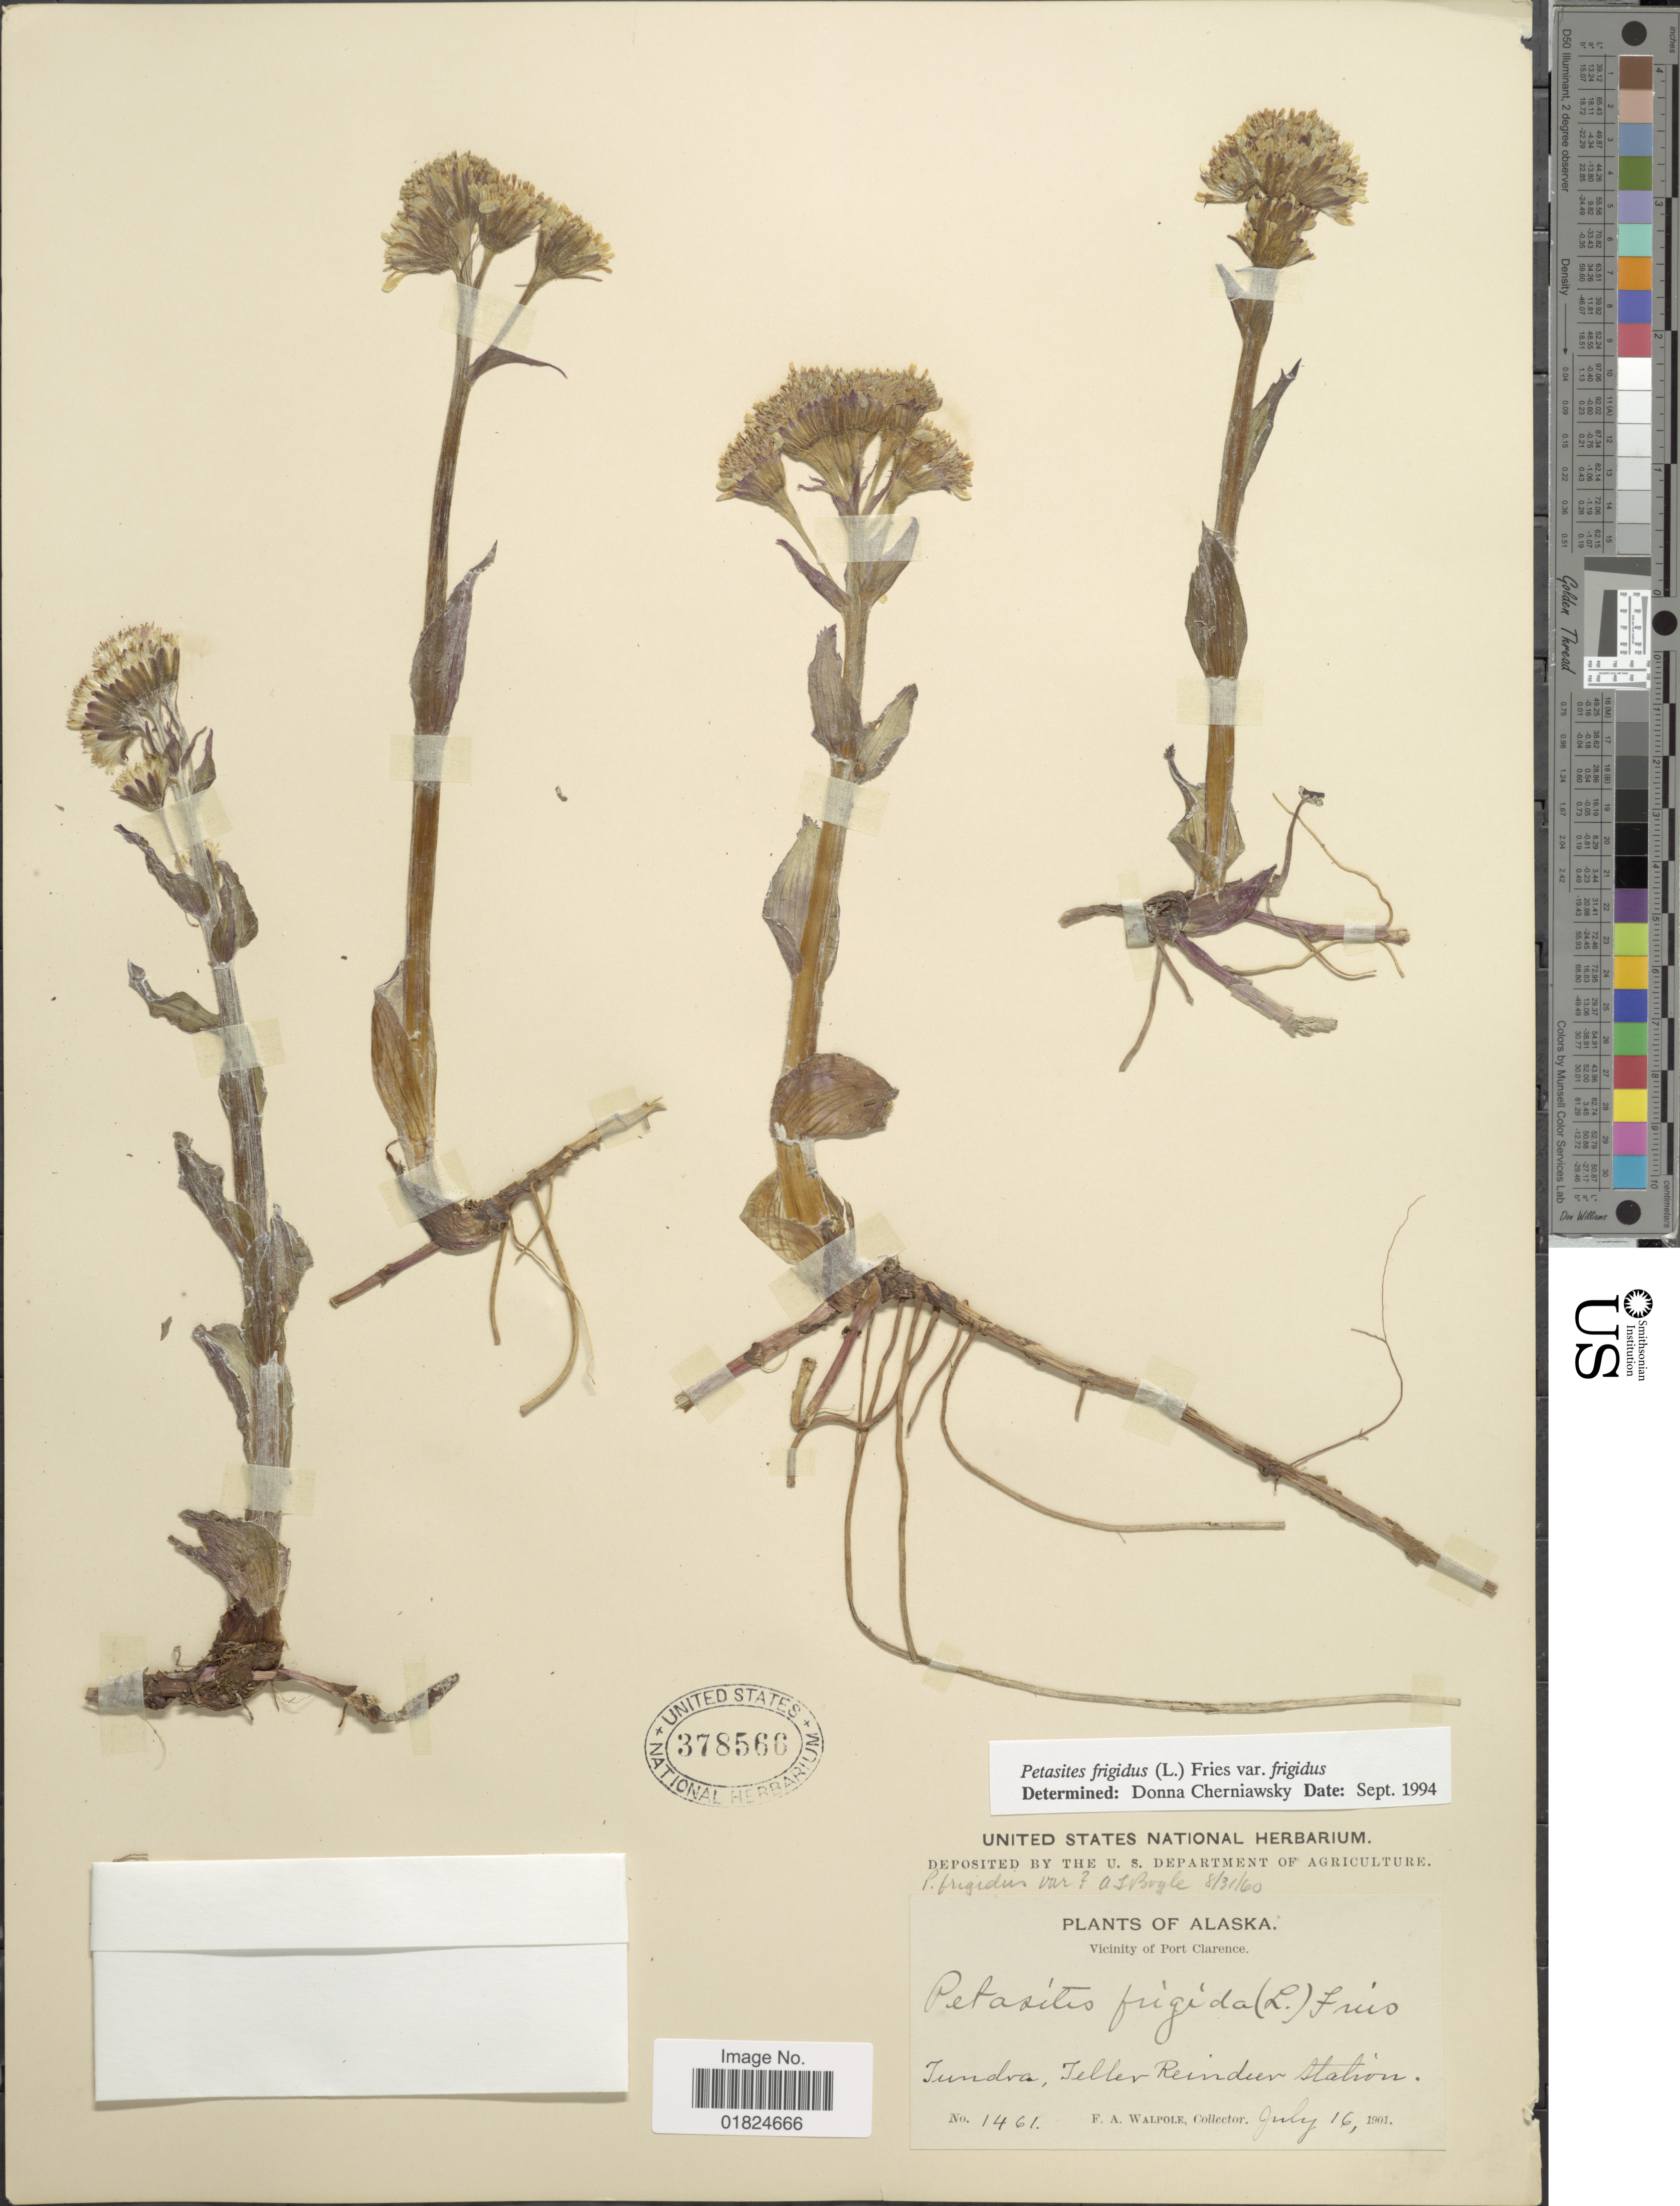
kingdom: Plantae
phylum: Tracheophyta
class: Magnoliopsida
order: Asterales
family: Asteraceae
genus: Petasites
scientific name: Petasites frigidus var. frigidus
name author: (L.) Fr.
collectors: F. Walpole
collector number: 1461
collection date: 1901-07-16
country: United States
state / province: Alaska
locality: Alaska. Tundra, Teller Reindeer station. Vicinity of Port Clarence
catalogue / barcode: US 378566